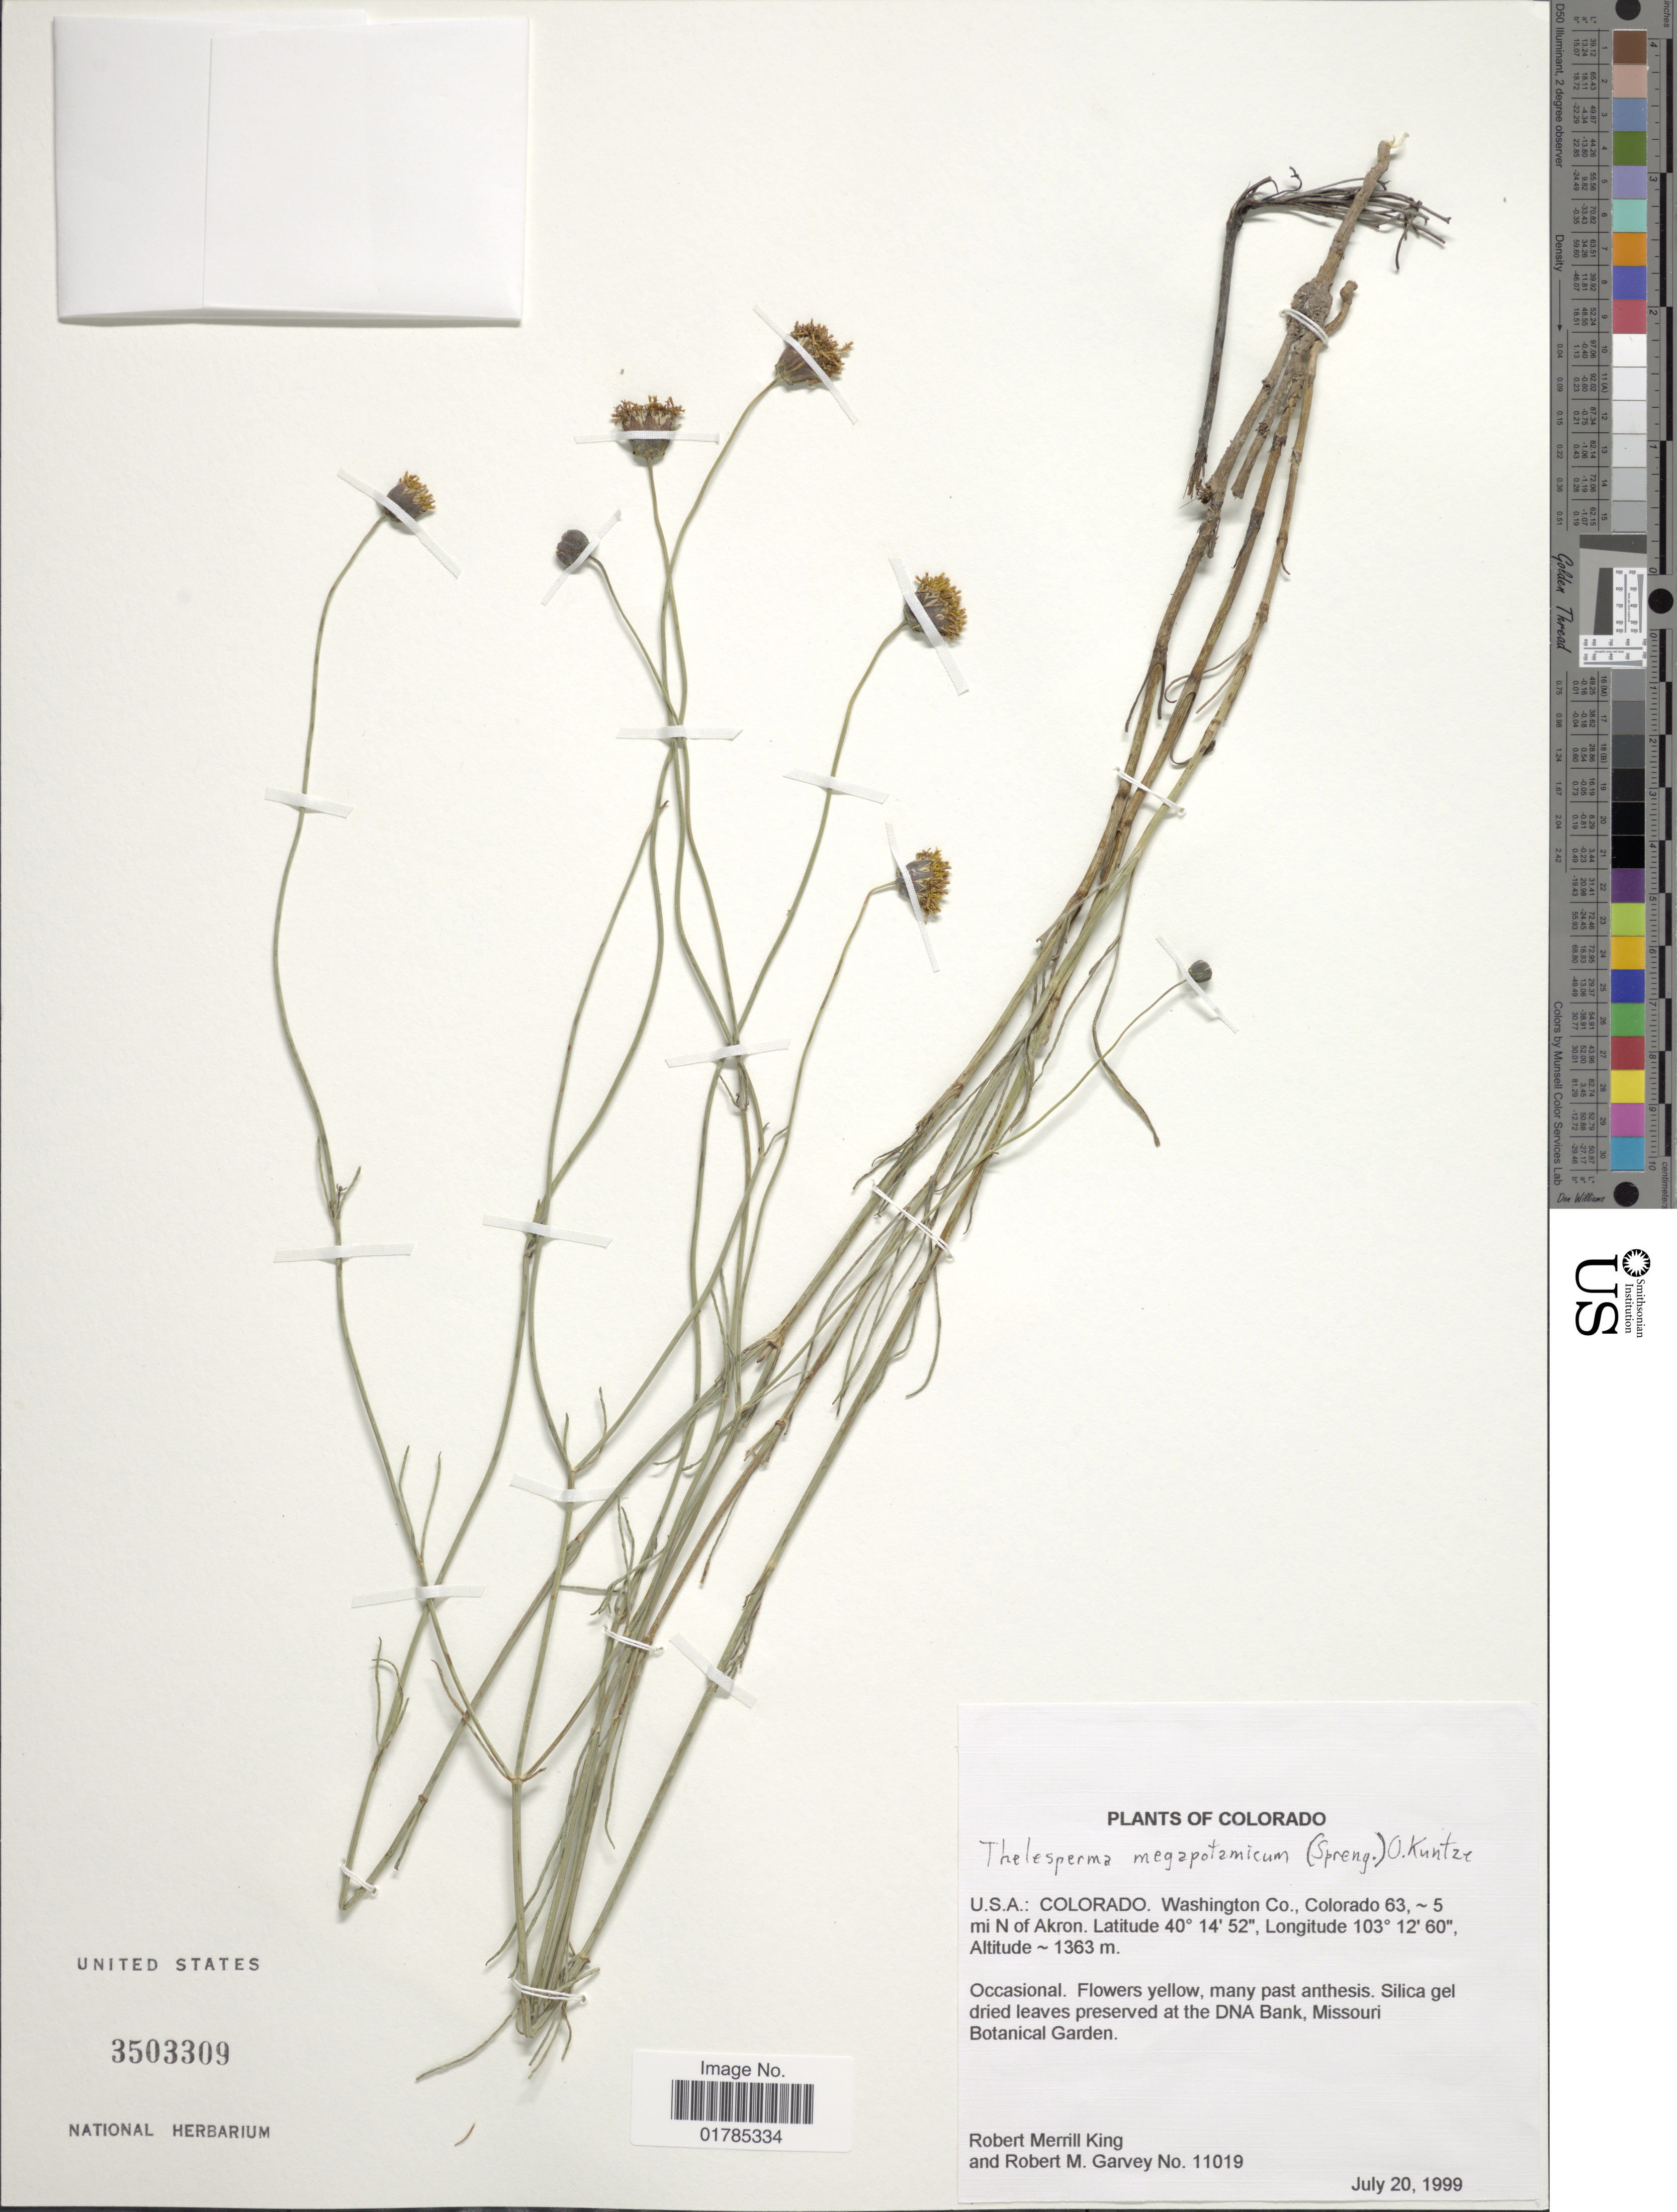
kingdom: Plantae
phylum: Tracheophyta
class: Magnoliopsida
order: Asterales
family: Asteraceae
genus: Thelesperma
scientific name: Thelesperma megapotamicum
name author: (Spreng.) Herter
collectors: R. M. King & R. Garvey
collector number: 11019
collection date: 1999-07-20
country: United States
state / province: Colorado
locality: Colorado, Washington, Colorado 63 '5 mi N. of Akron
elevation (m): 1363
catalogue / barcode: US 3503309